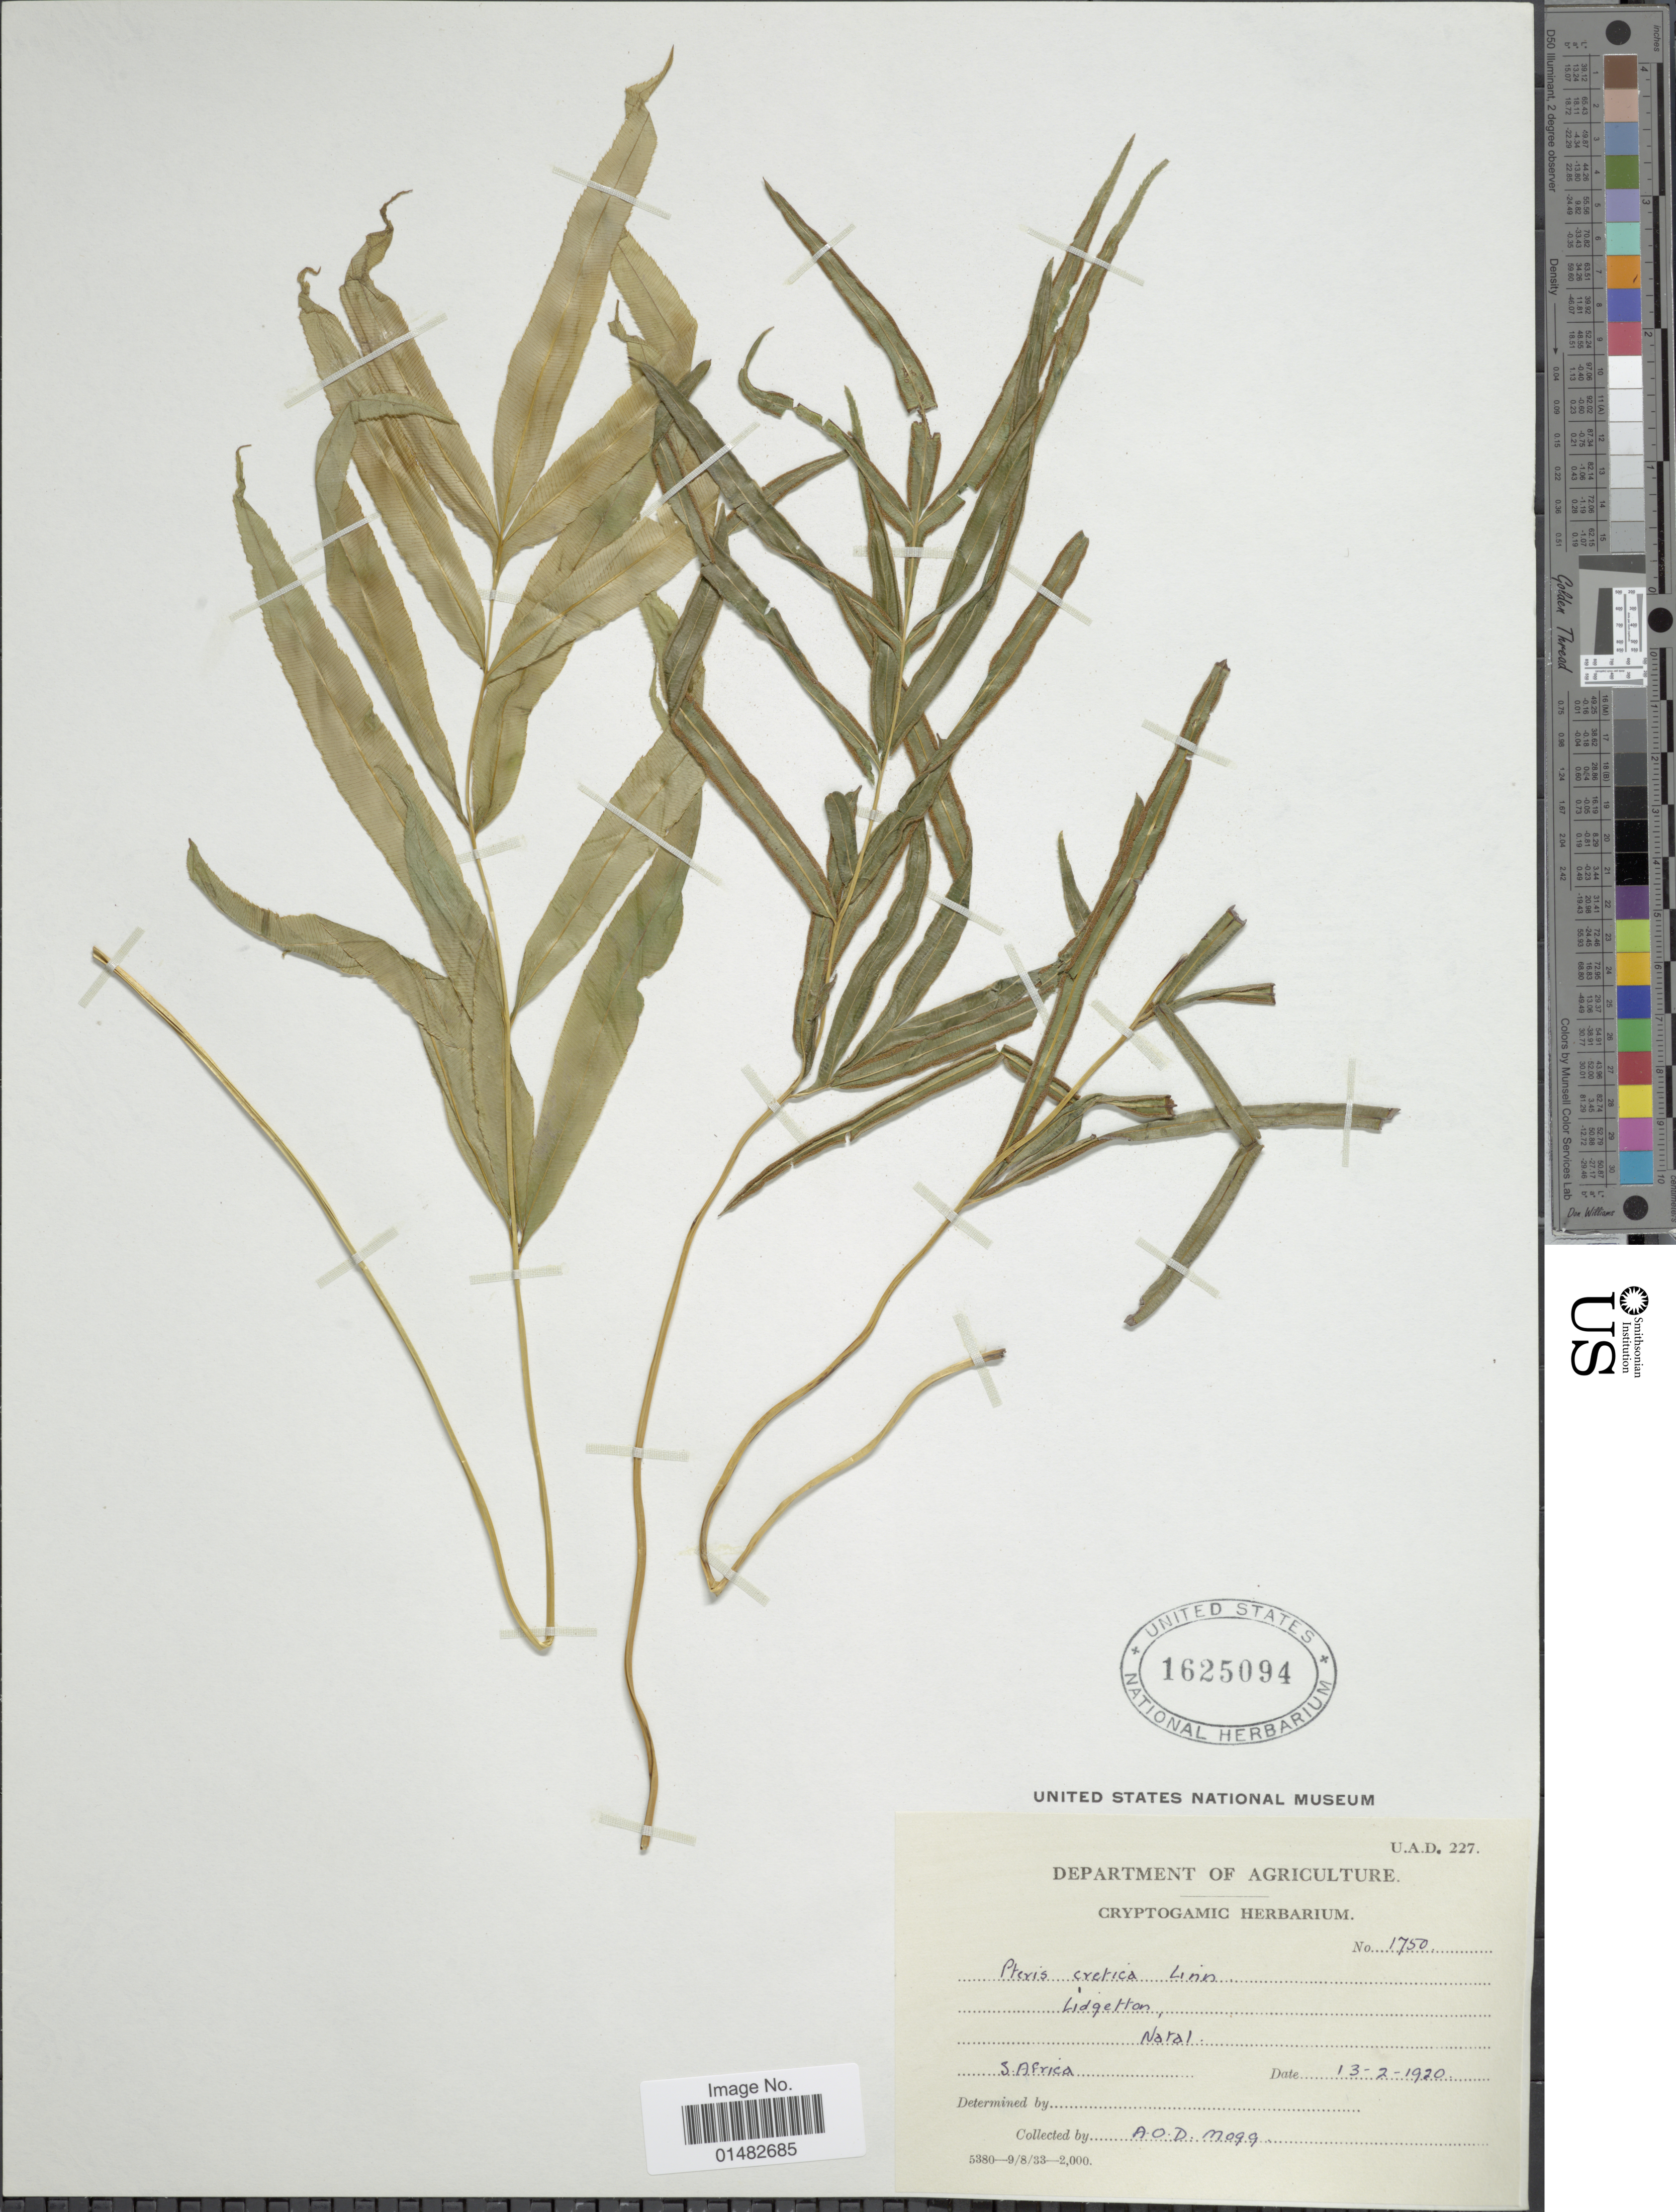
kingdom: Plantae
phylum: Tracheophyta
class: Polypodiopsida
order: Polypodiales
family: Pteridaceae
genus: Pteris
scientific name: Pteris cretica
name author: L.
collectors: A. O. Mogg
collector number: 1750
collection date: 1920-02-13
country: South Africa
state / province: KwaZulu-Natal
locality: Lidgetton, Natal, S. Africa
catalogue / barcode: US 1625094